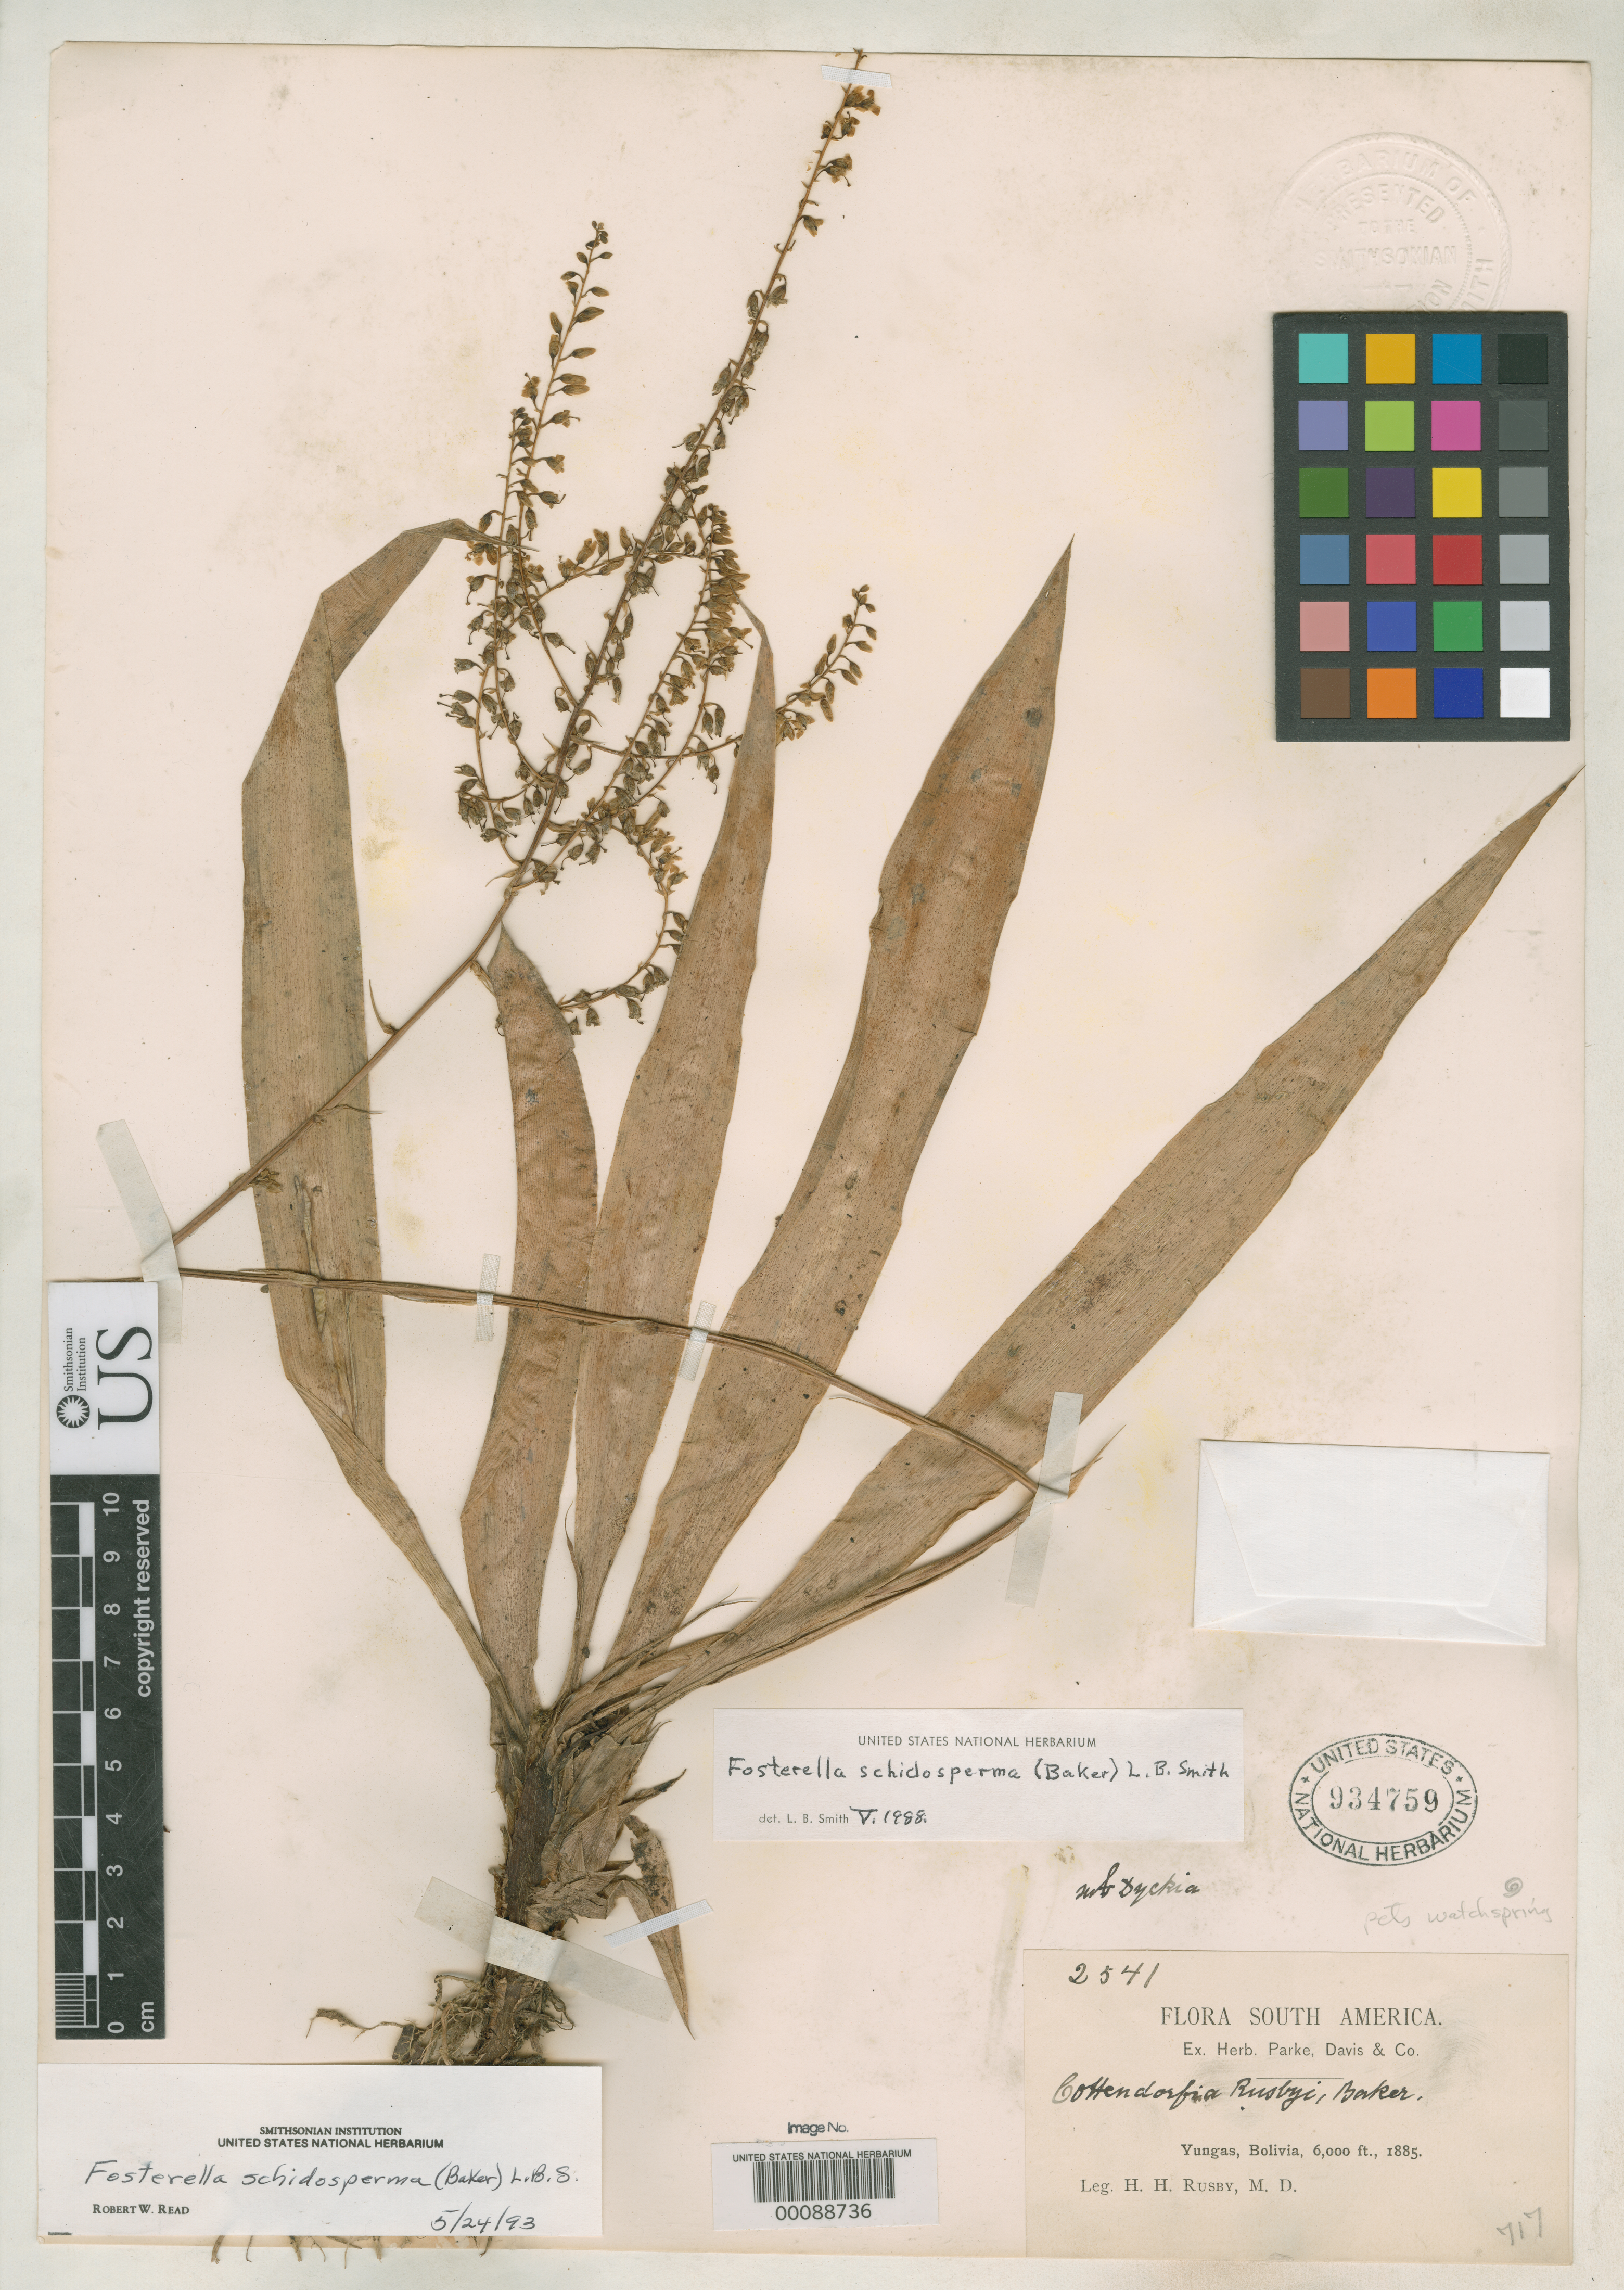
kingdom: Plantae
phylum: Tracheophyta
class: Liliopsida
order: Poales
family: Bromeliaceae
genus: Cottendorfia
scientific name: Cottendorfia rusbyi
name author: C.F. Baker ex Rusby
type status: Isotype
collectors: H. H. Rusby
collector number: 2541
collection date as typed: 1885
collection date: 1885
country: Bolivia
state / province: La Paz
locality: Yungas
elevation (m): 1829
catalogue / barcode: US 934759